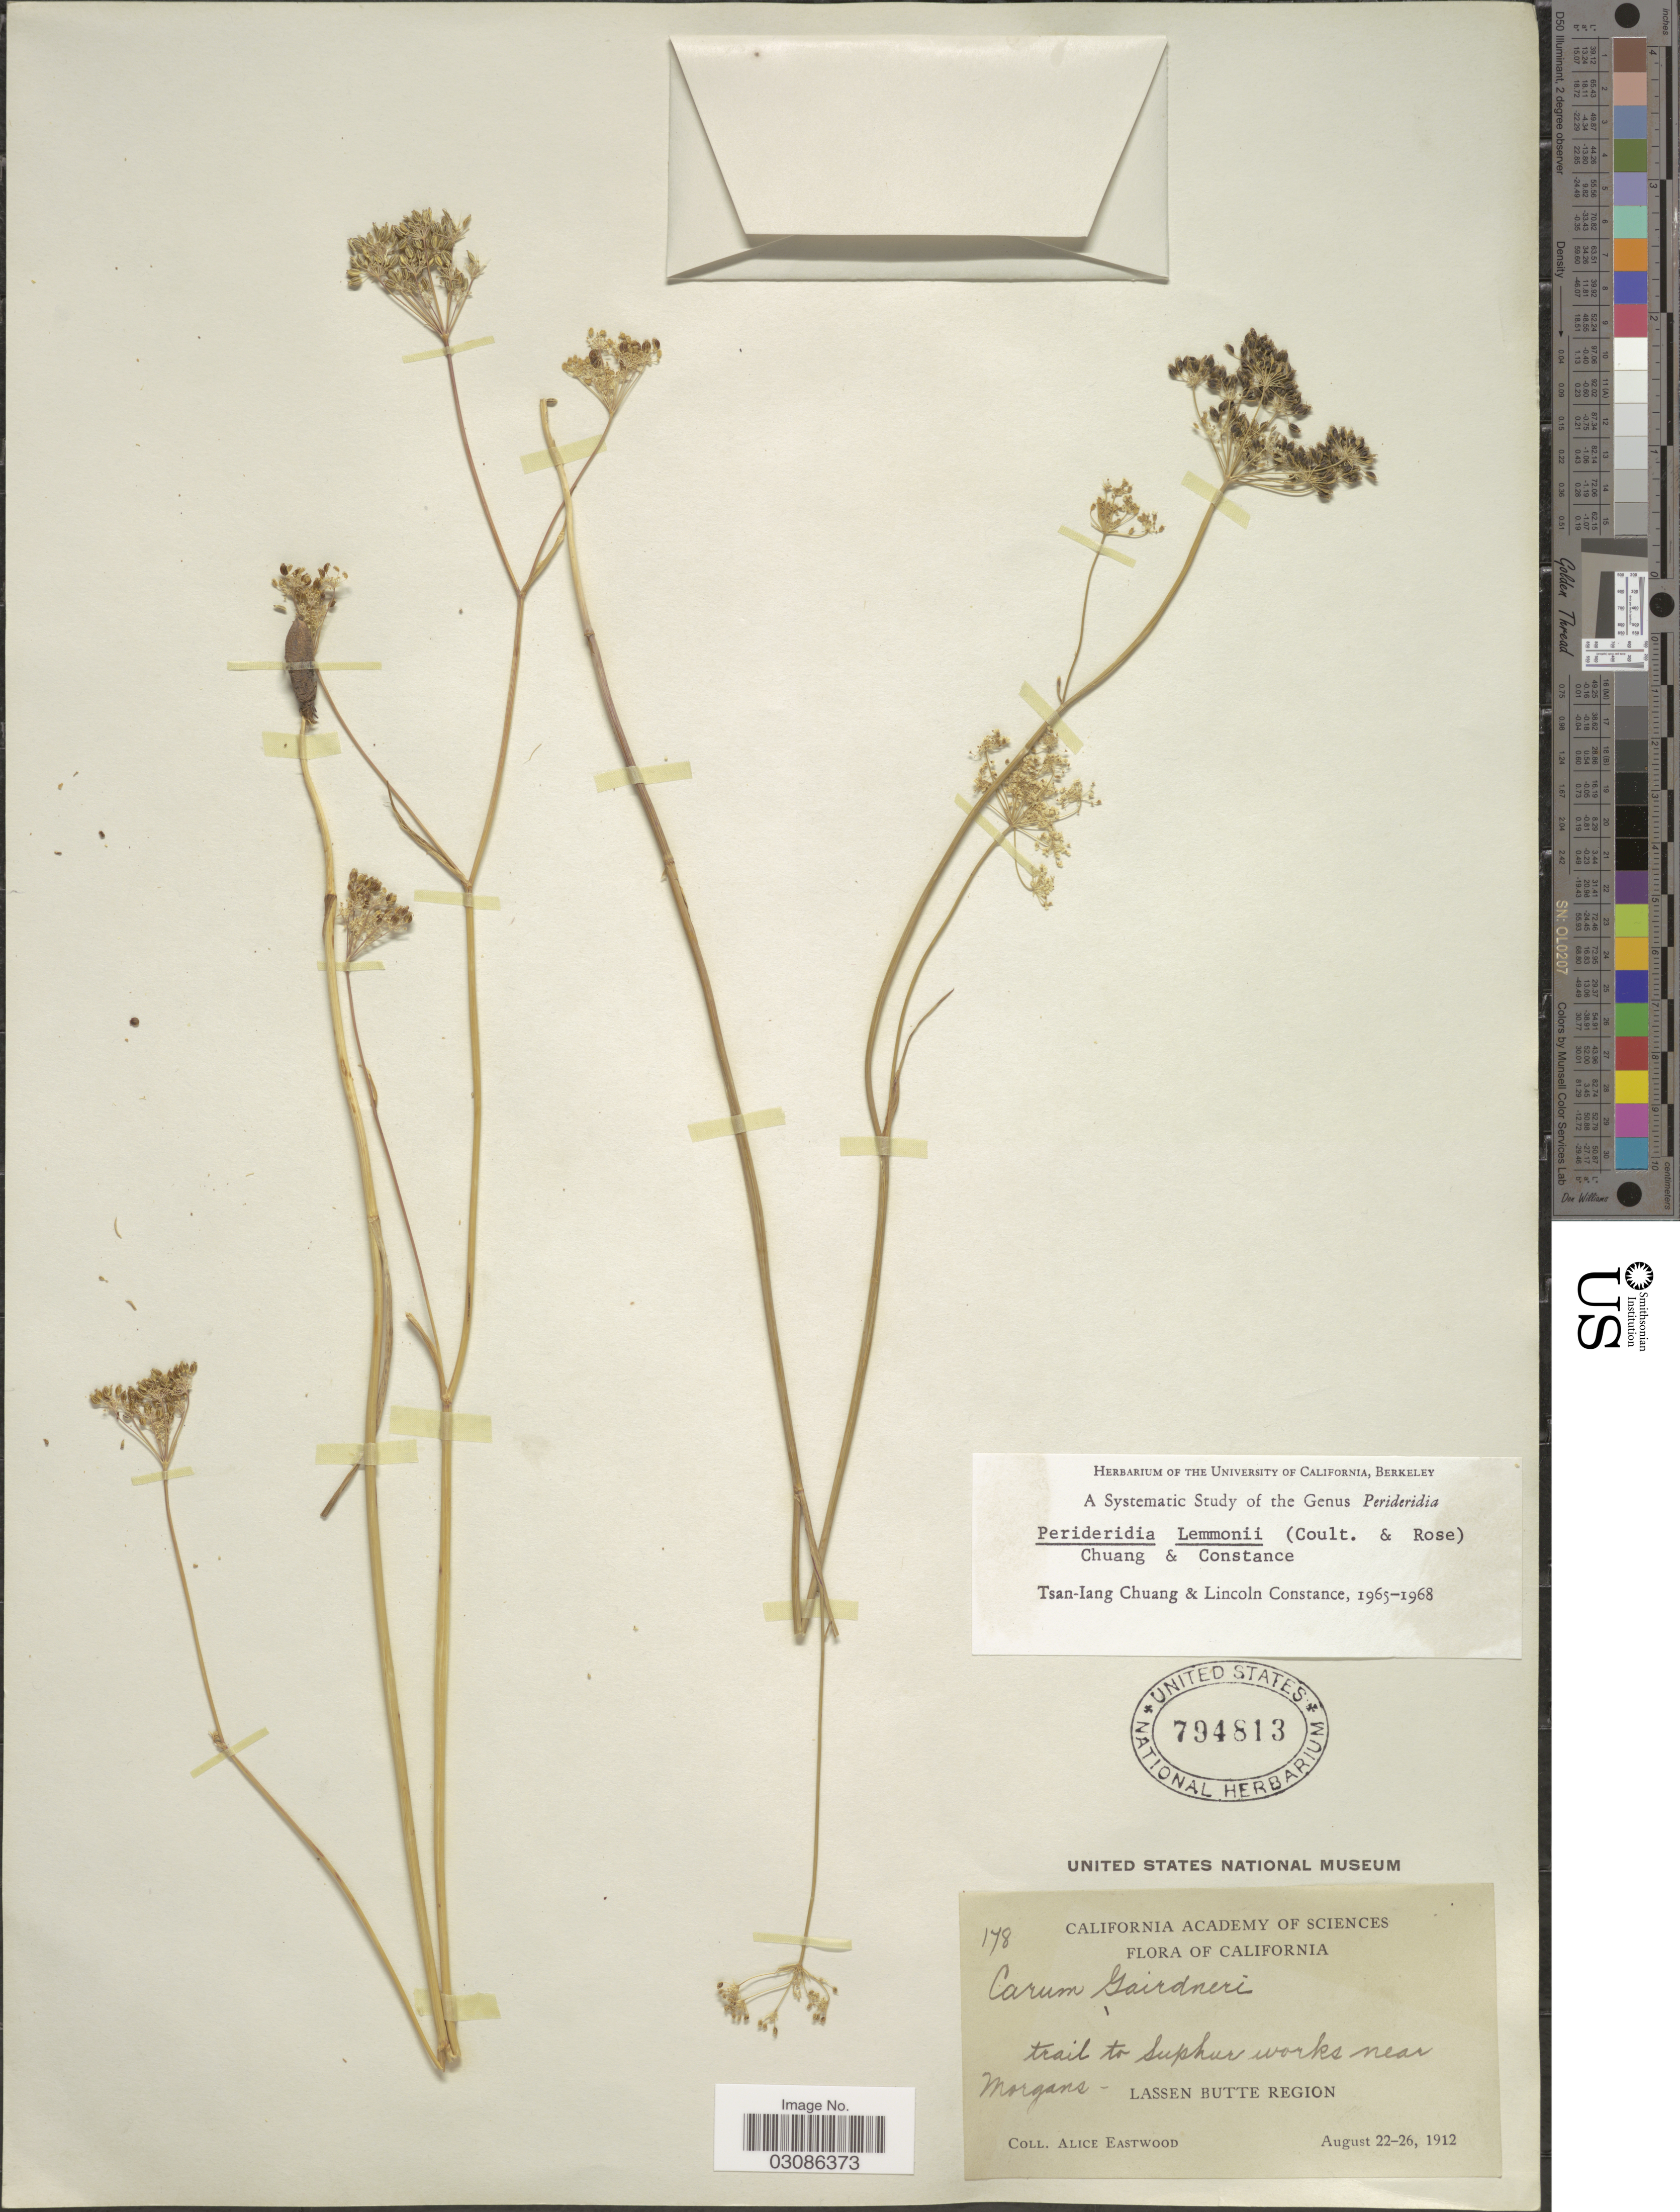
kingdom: Plantae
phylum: Tracheophyta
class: Magnoliopsida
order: Apiales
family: Apiaceae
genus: Perideridia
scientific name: Perideridia lemmonii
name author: (J.M. Coult. & Rose) T.I. Chuang & Constance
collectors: A. Eastwood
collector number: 178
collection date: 1912-08-22/1912-08-26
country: United States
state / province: California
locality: Trail to Suphur works near Morgans, Lassen Butte Region.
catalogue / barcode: US 794813